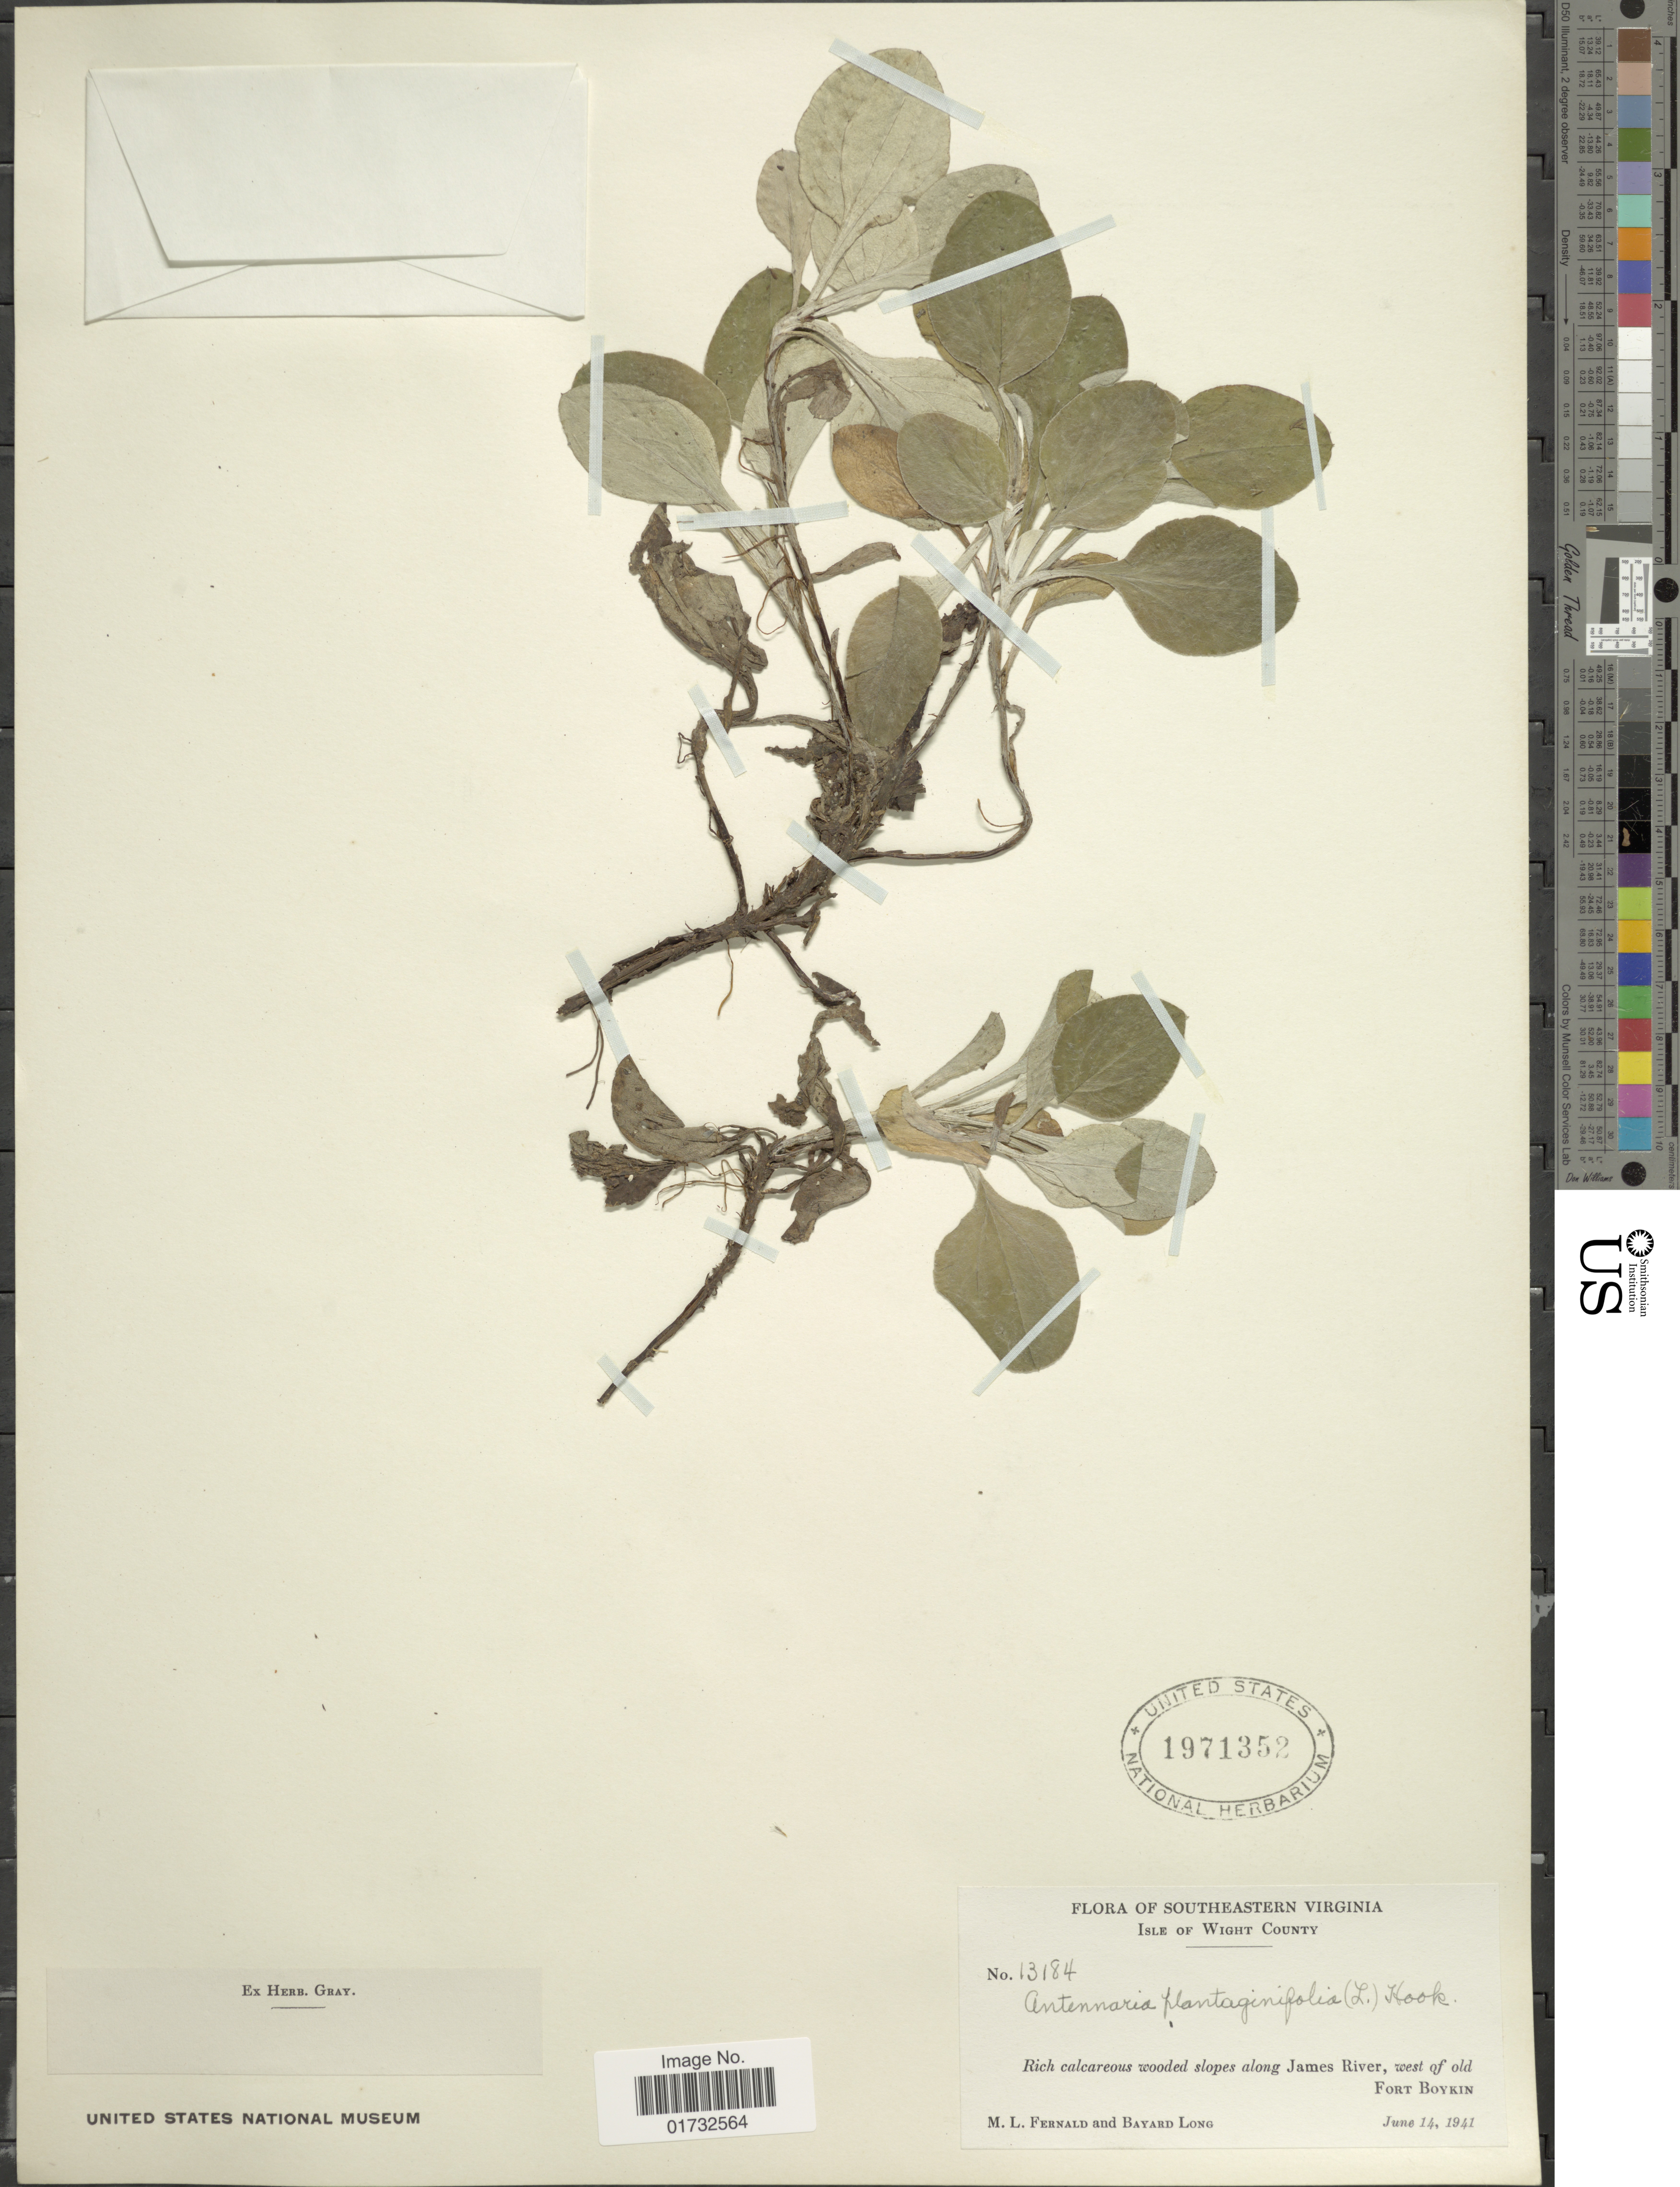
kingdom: Plantae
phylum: Tracheophyta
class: Magnoliopsida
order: Asterales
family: Asteraceae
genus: Antennaria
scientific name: Antennaria plantaginifolia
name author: (L.) Richardson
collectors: M. L. Fernald & B. Long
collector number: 13184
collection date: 1941-06-14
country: United States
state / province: Virginia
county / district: Isle of Wight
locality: Southeastern Virginia. Isle of Wight County, along James River, west of old Fort Boykin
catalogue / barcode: US 1971352